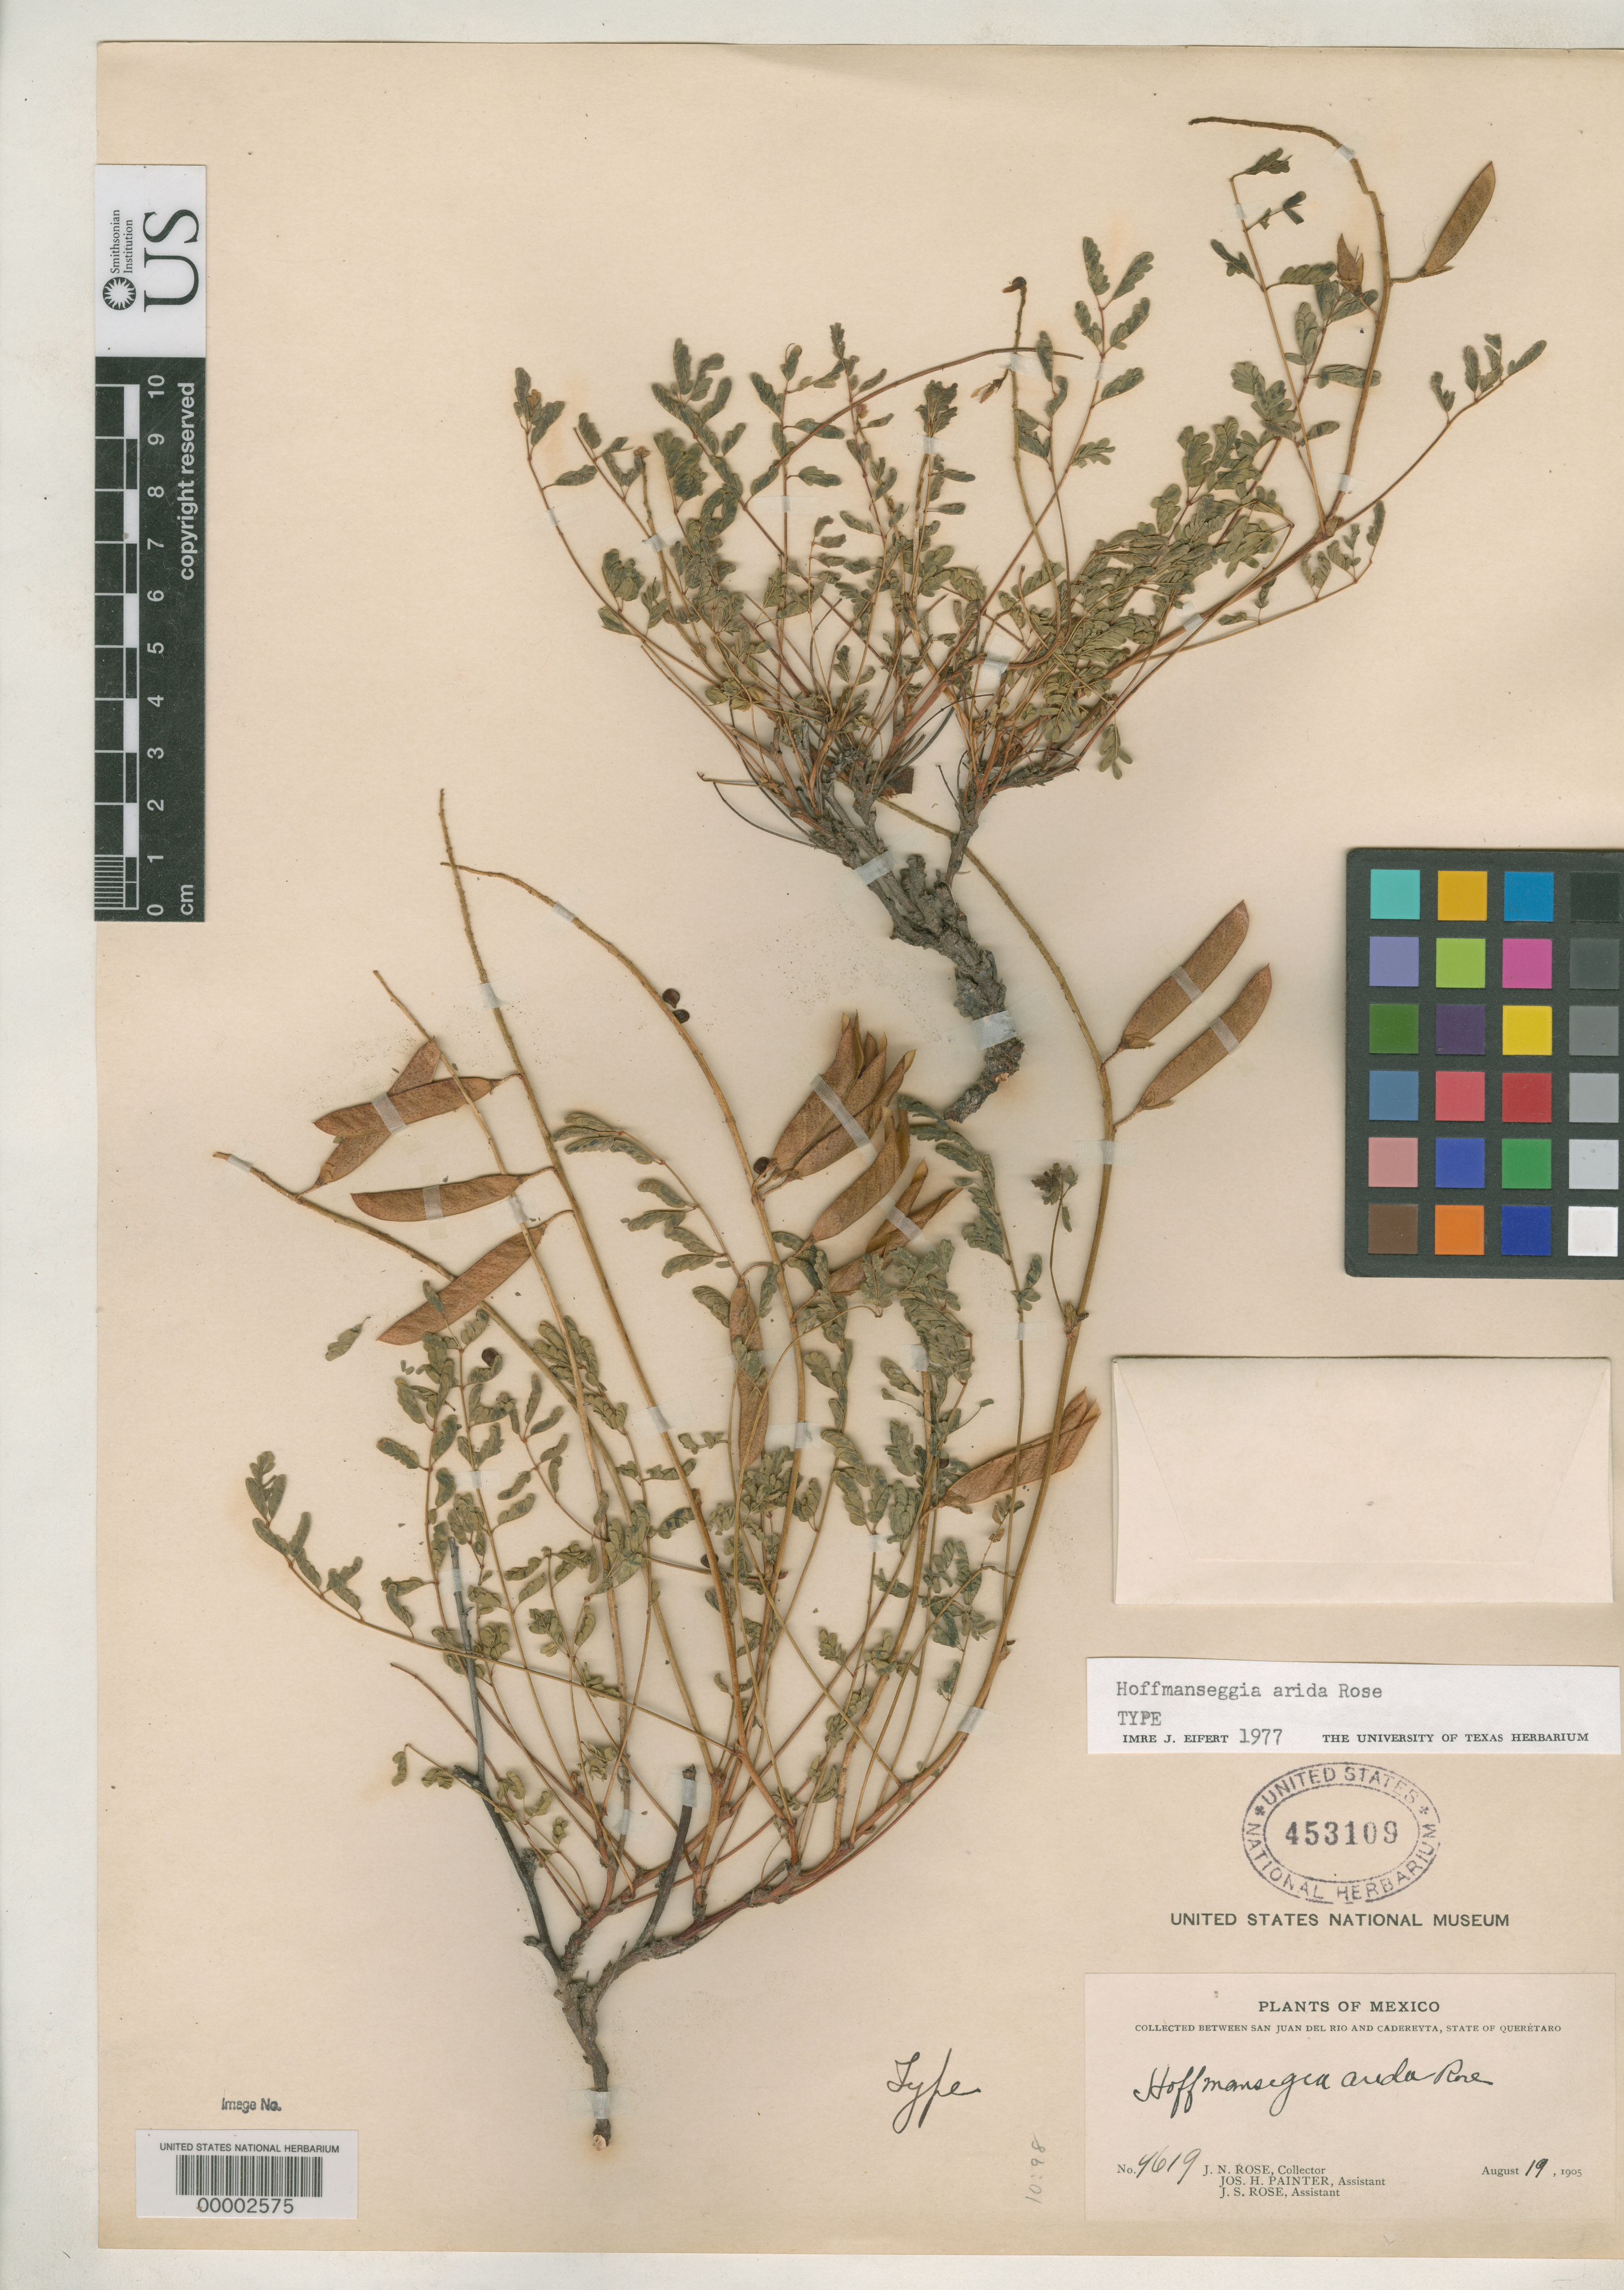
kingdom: Plantae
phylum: Tracheophyta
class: Magnoliopsida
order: Fabales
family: Fabaceae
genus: Hoffmannseggia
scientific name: Hoffmannseggia arida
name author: Rose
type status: Holotype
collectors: J. N. Rose & J. H. Painter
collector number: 9619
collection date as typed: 19 Aug 1905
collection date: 1905-08-19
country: Mexico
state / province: Querétaro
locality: Between San Juan del Rio and Cadereyta.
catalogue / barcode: US 453109